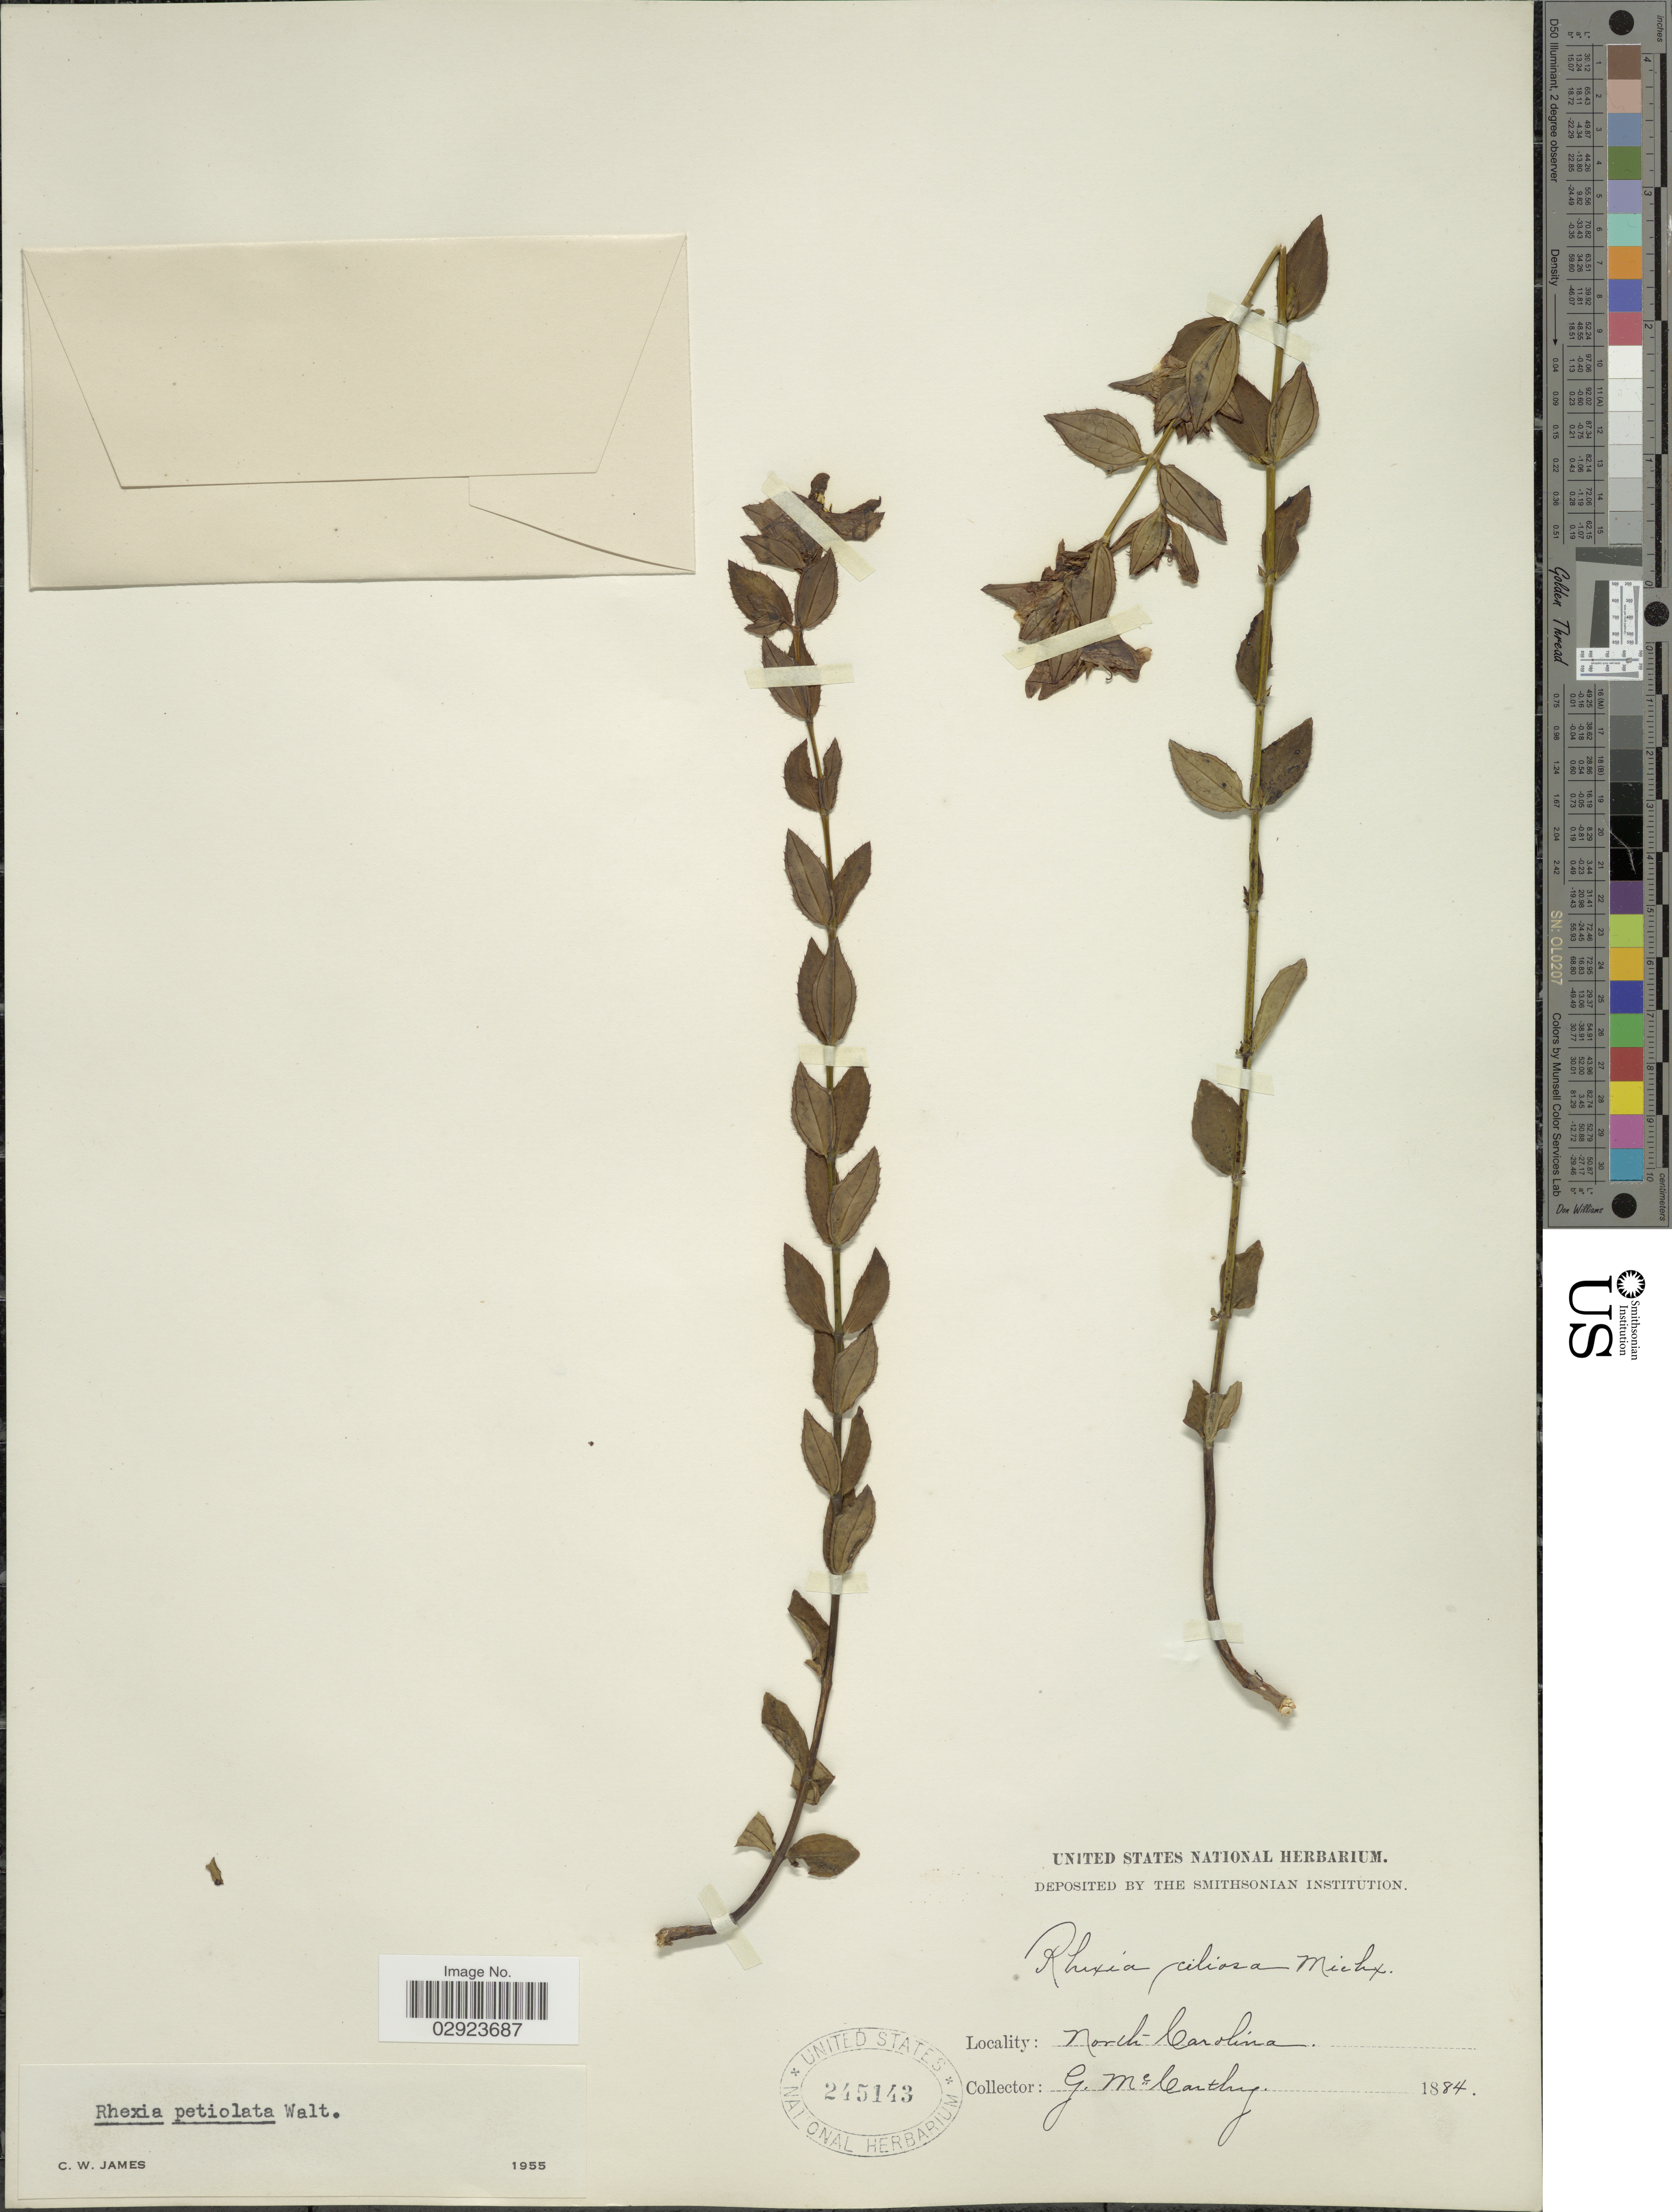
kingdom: Plantae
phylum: Tracheophyta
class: Magnoliopsida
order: Myrtales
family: Melastomataceae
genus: Rhexia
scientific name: Rhexia petiolata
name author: Walter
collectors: G. McCarthy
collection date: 1884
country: United States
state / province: North Carolina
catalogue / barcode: US 245143